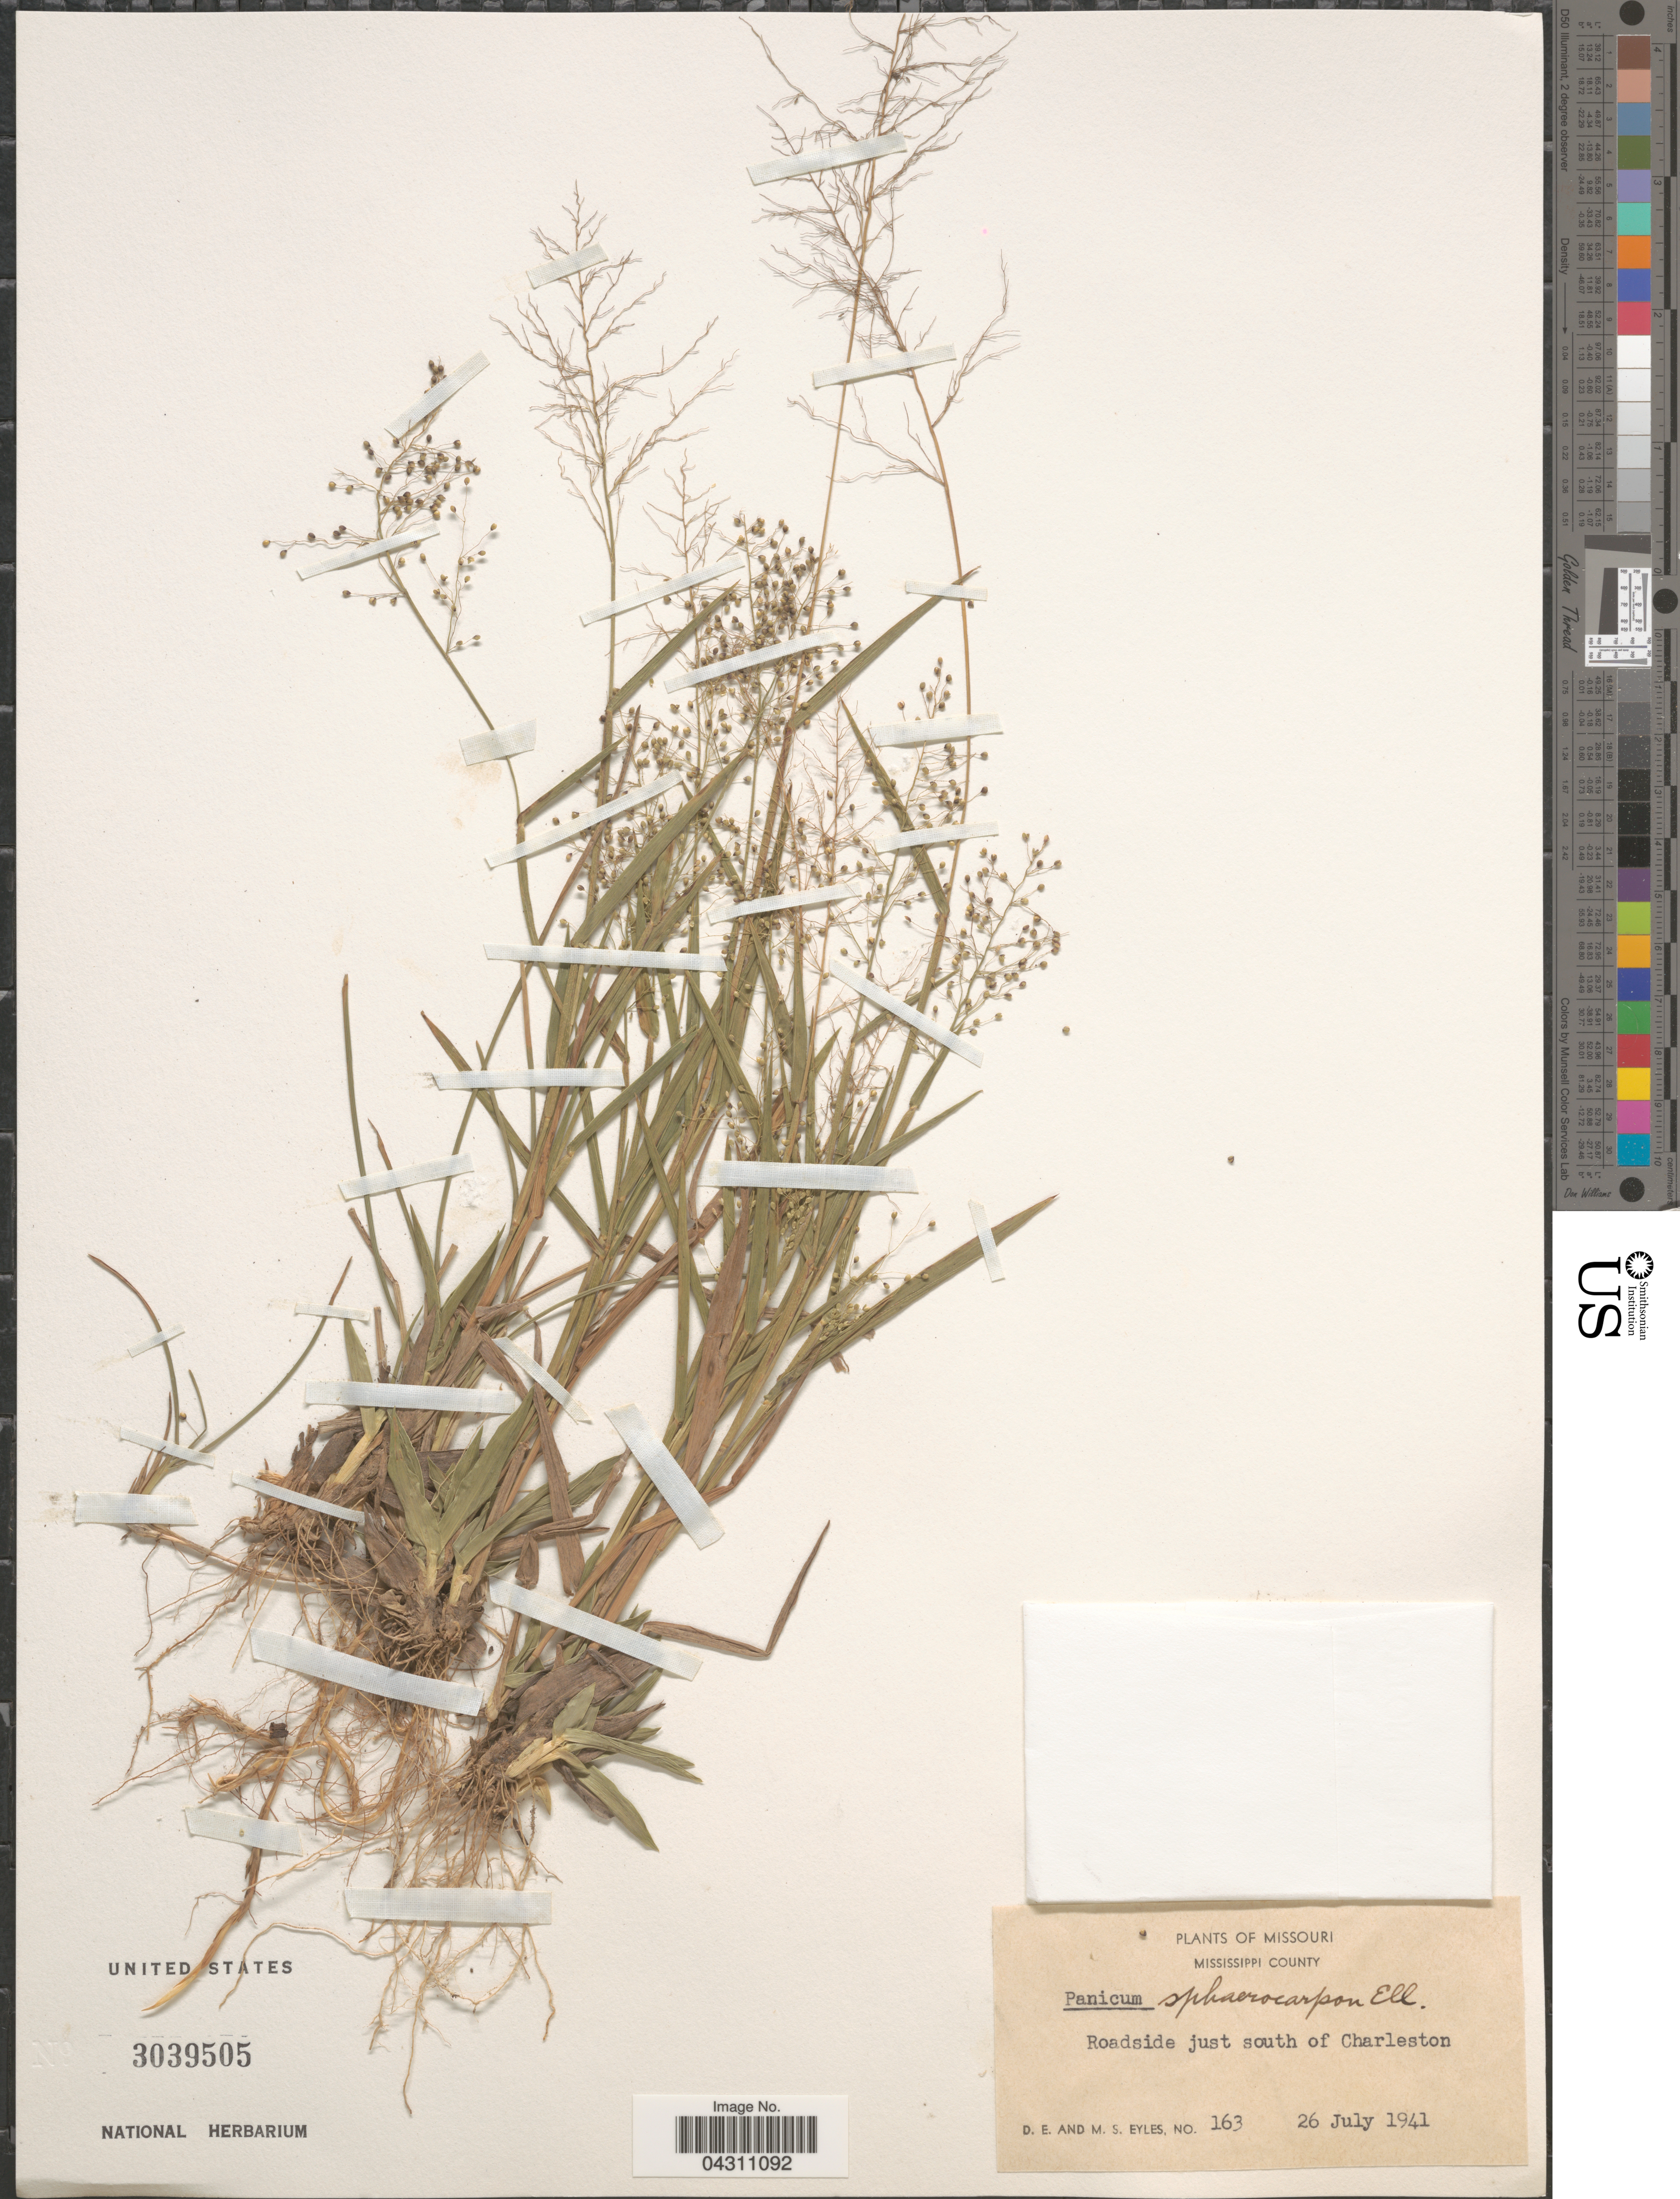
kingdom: Plantae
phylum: Tracheophyta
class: Liliopsida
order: Poales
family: Poaceae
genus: Dichanthelium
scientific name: Dichanthelium sphaerocarpon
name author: (Elliott) Gould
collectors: D. Eyles & M. Eyles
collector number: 163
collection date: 1941-07-26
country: United States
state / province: Missouri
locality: Mississippi County. Roadside just south of Charleston.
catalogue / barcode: US 3039505